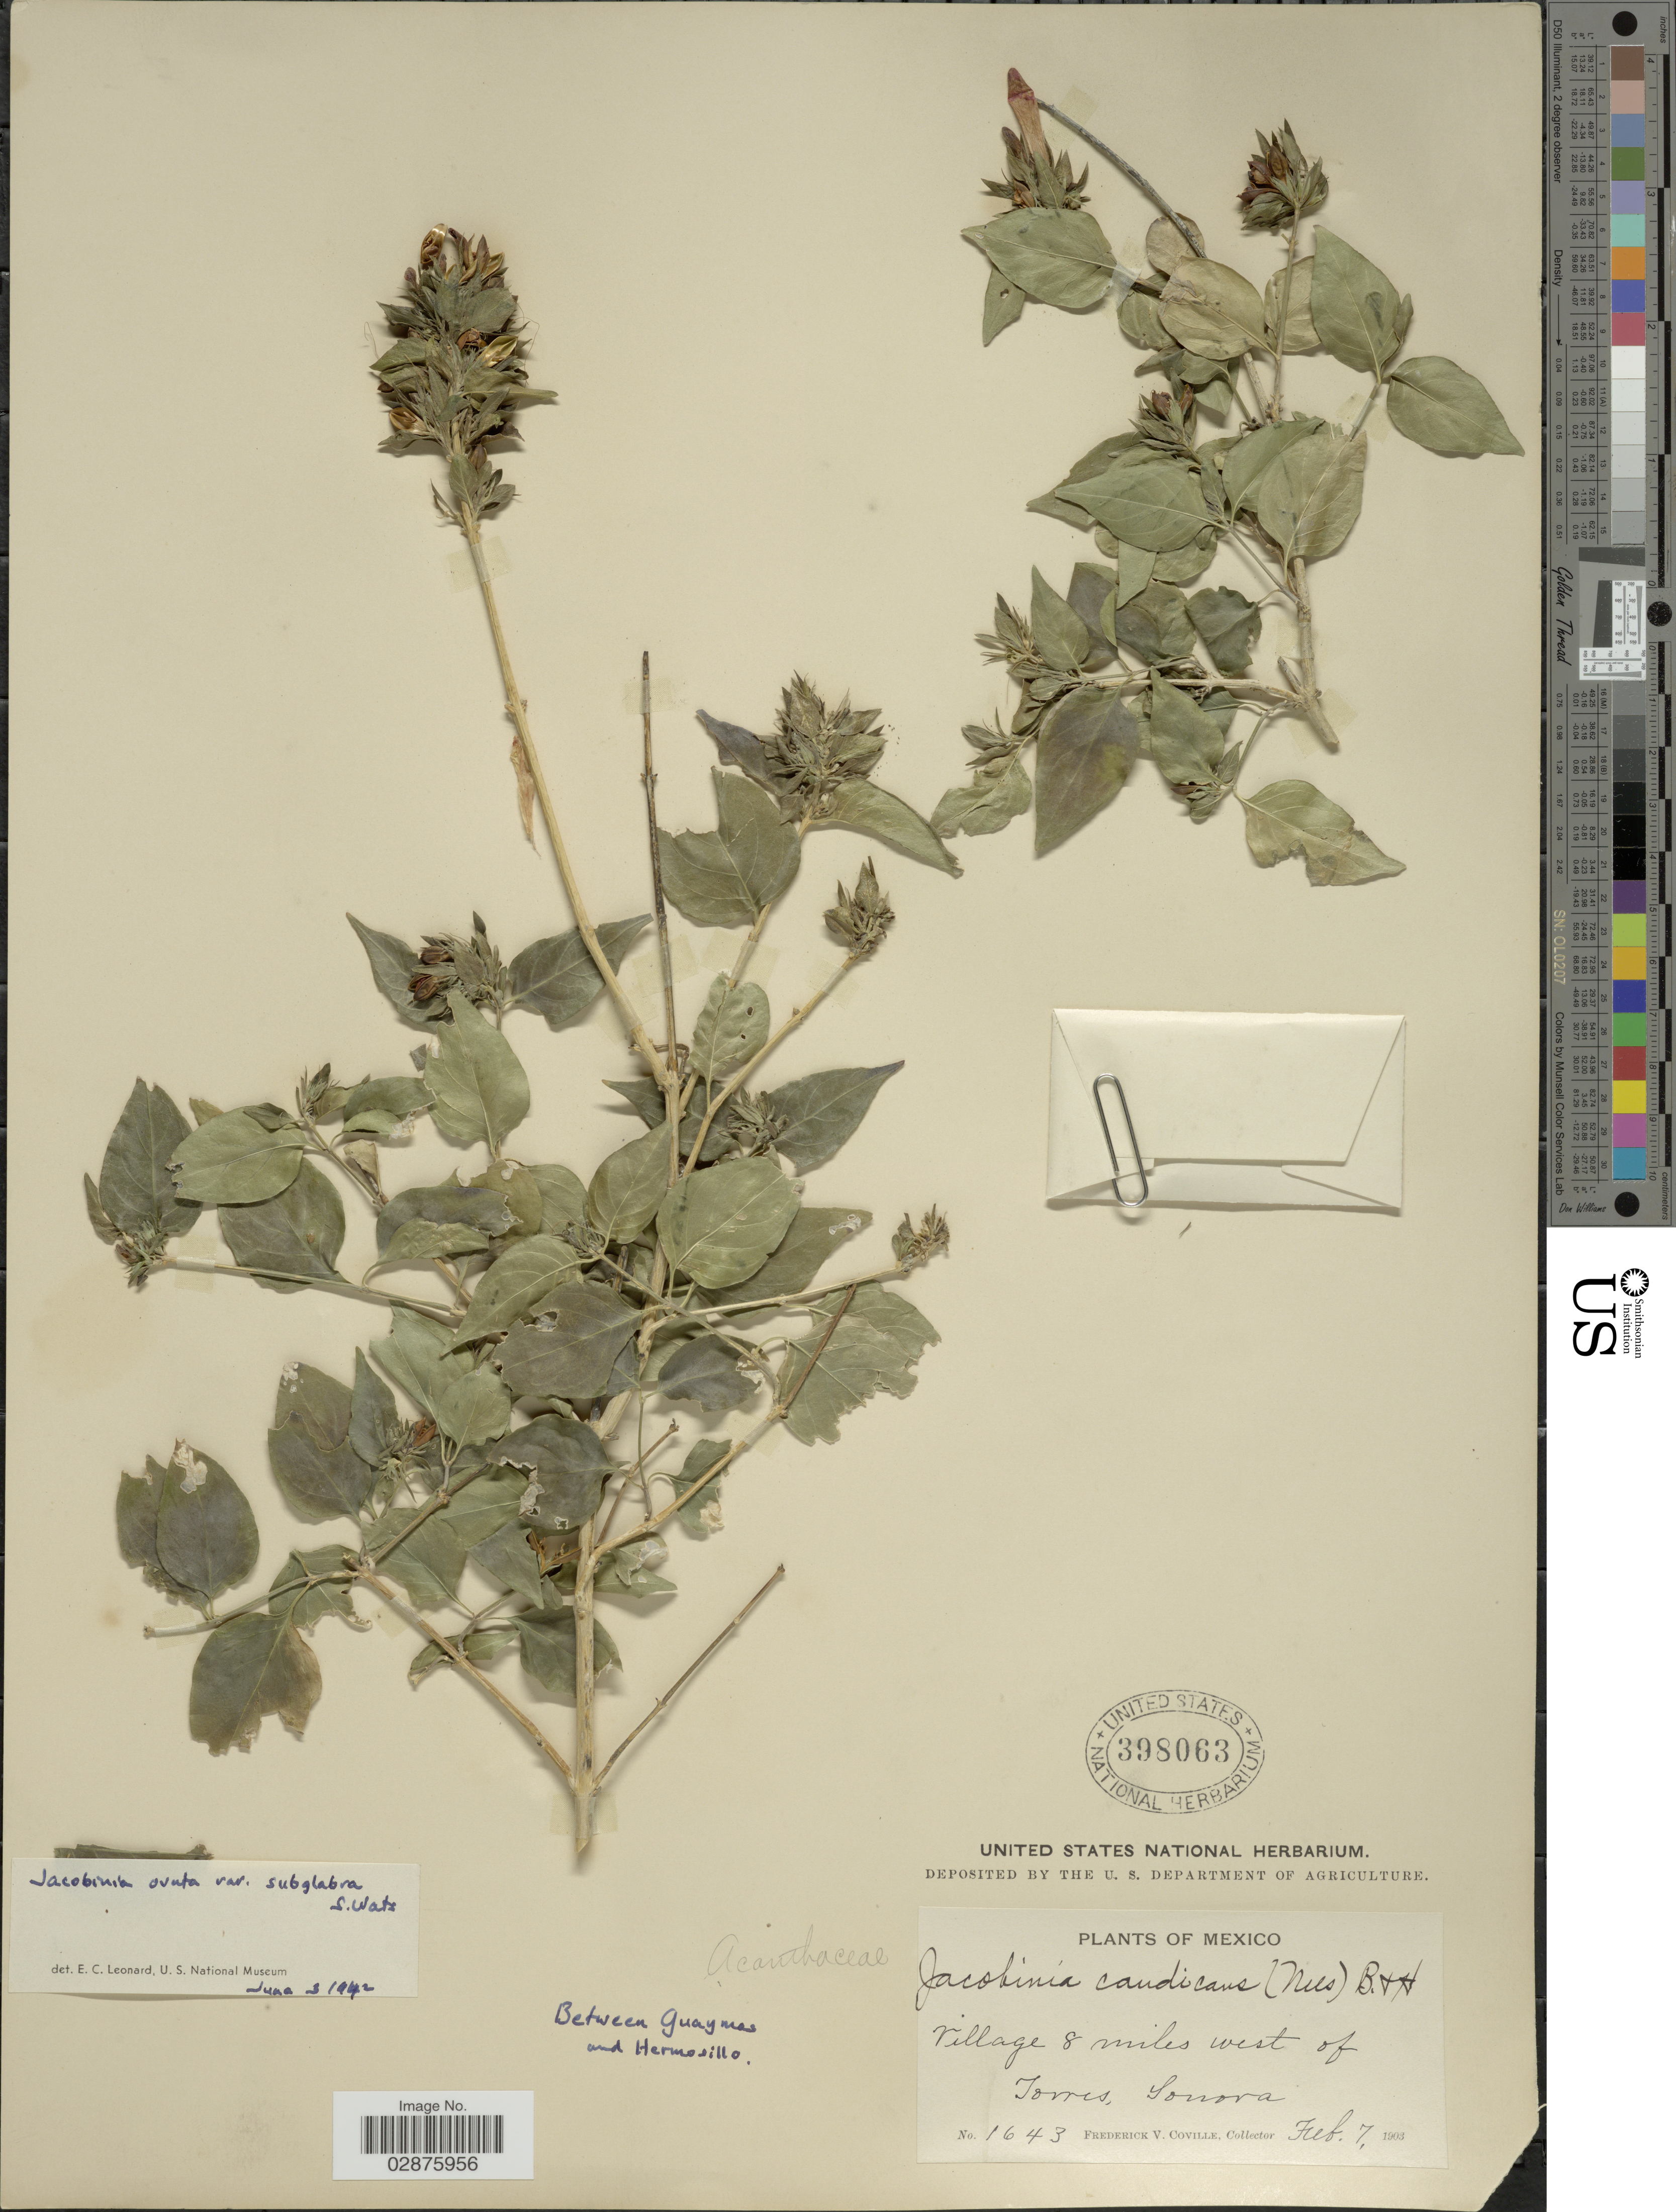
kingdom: Plantae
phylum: Tracheophyta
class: Magnoliopsida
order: Lamiales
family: Acanthaceae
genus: Justicia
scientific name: Justicia candicans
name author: (Nees) L.D. Benson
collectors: F. V. Coville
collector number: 1643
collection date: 1903-02-07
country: Mexico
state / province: Sonora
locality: Village 8 miles west of Torres, Sonora. Between Guaymas and Hermosillo.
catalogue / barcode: US 398063